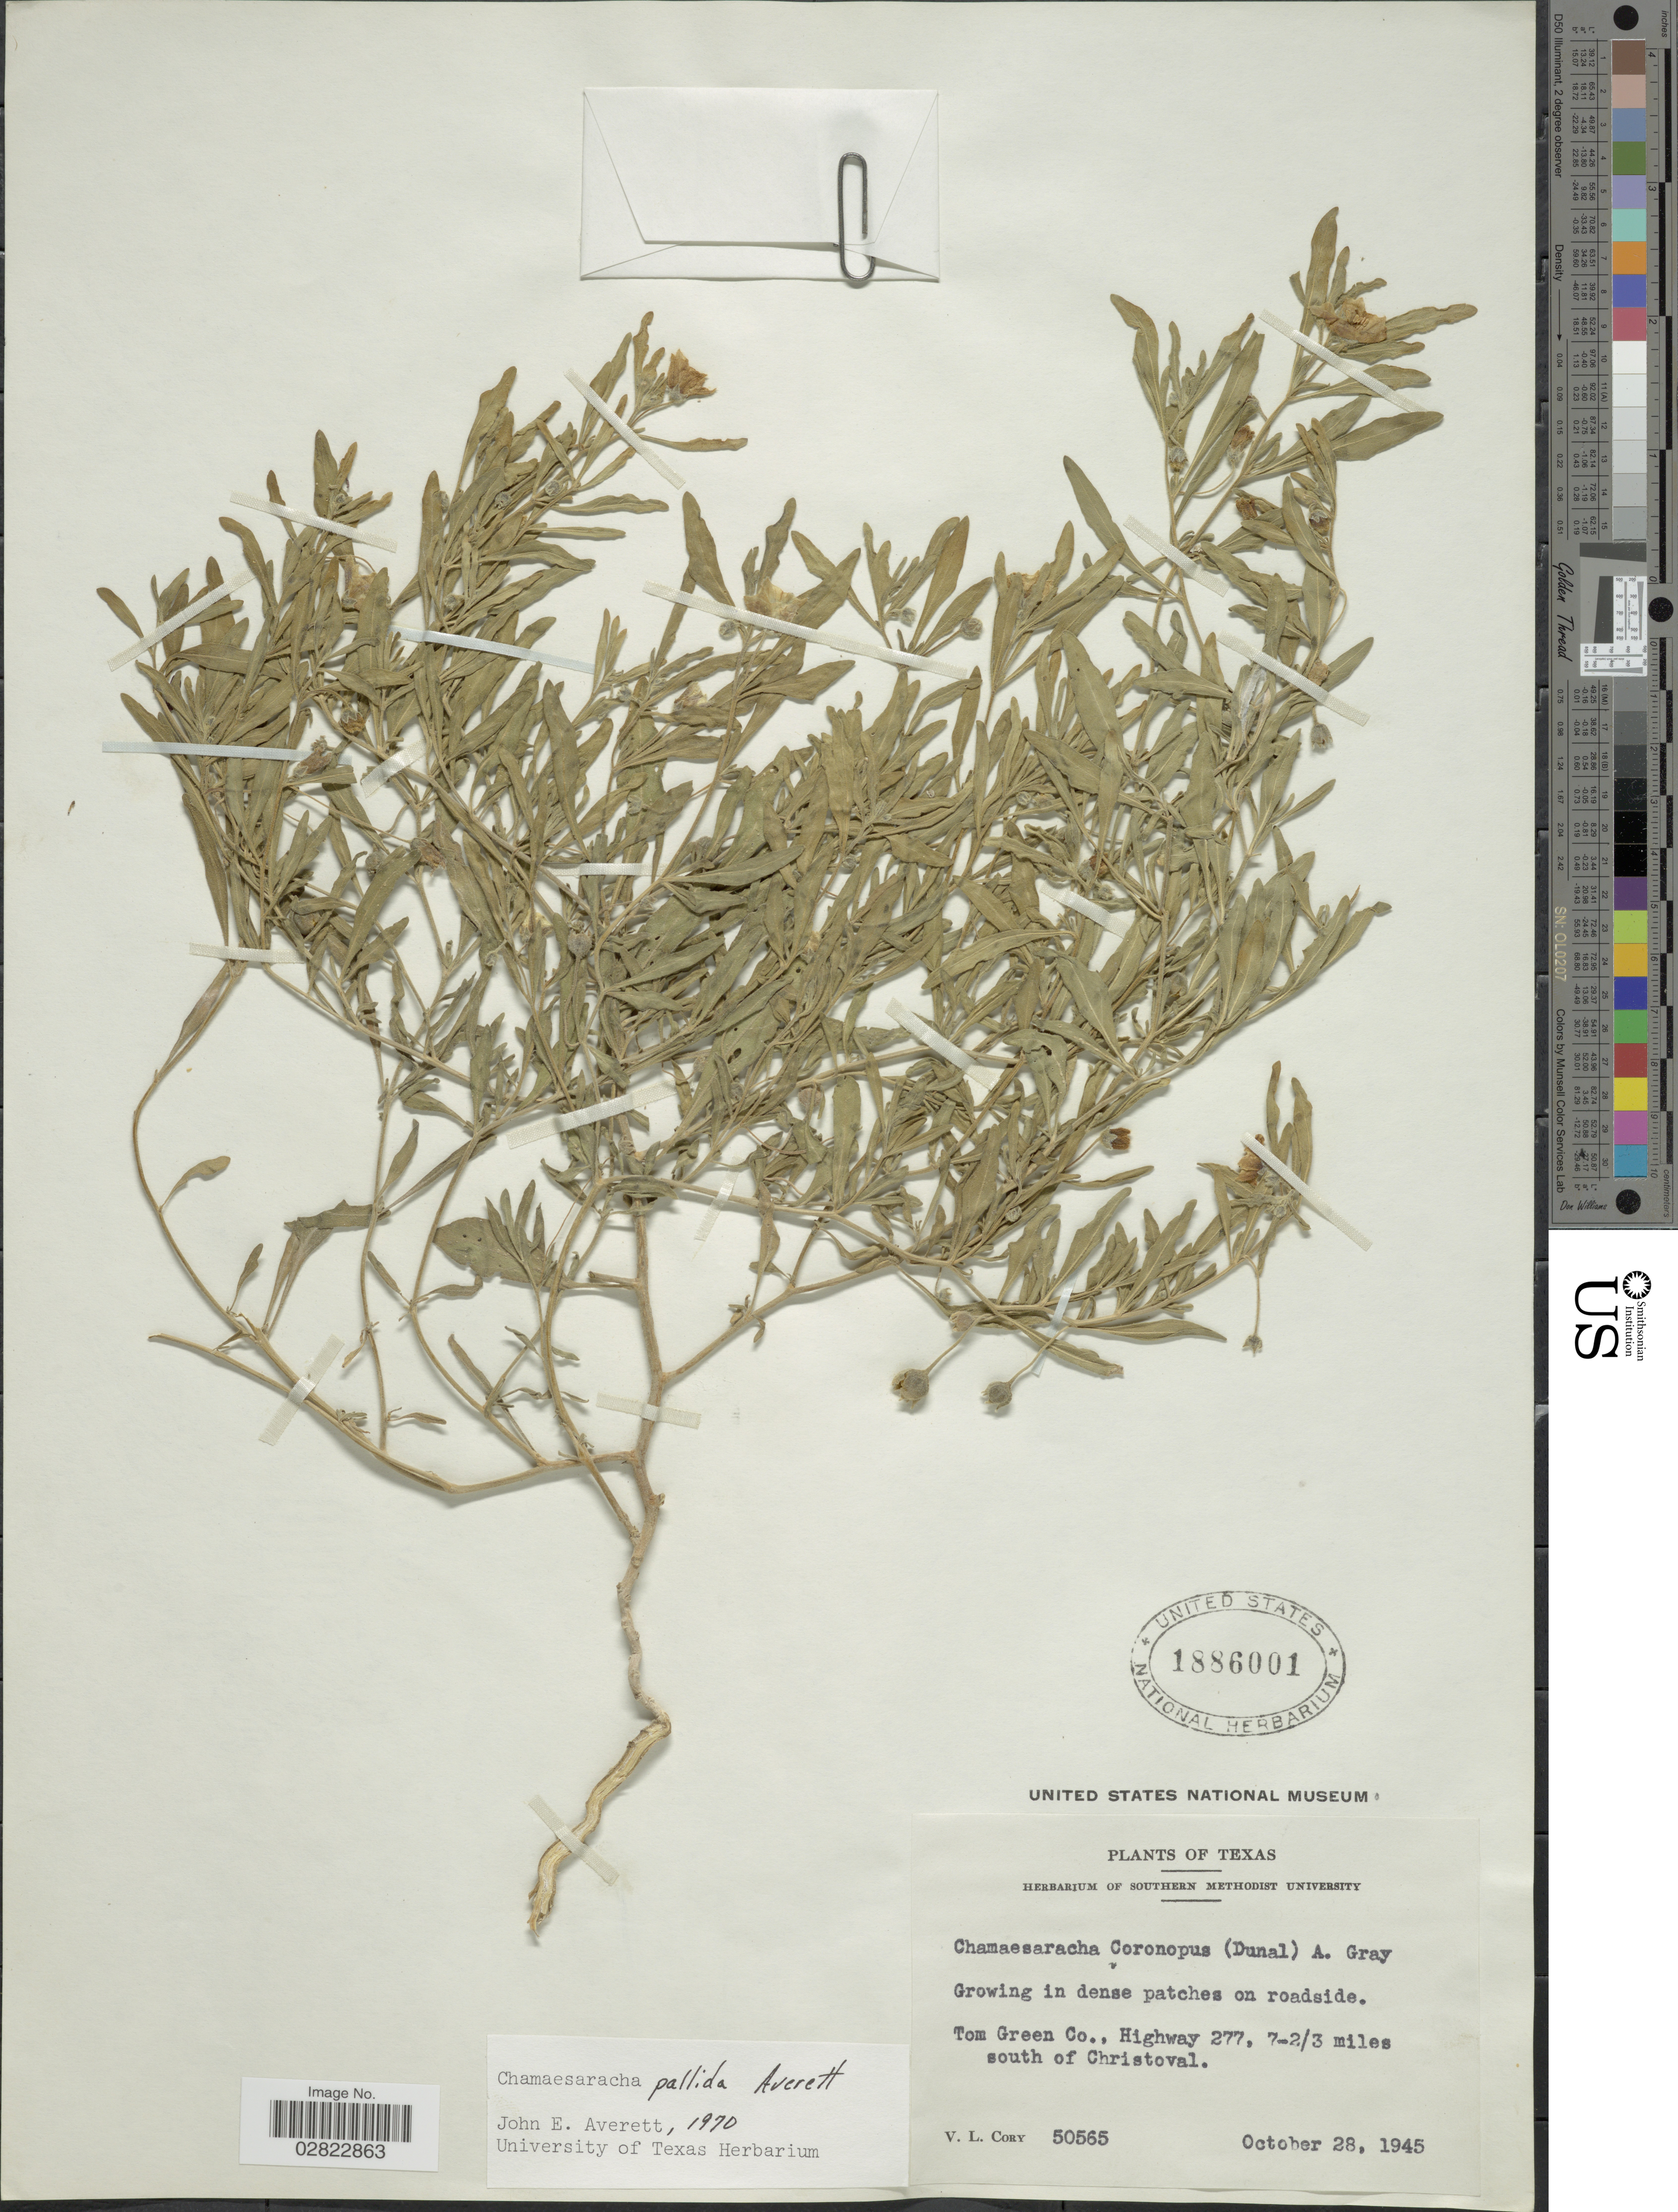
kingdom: Plantae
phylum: Tracheophyta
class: Magnoliopsida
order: Solanales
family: Solanaceae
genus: Chamaesaracha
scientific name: Chamaesaracha pallida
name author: Averett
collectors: V. Cory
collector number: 50565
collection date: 1945-10-28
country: United States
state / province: Texas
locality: Tom Green Co., Highway 277, 7-2/3 miles south of Christoval.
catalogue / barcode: US 1886001